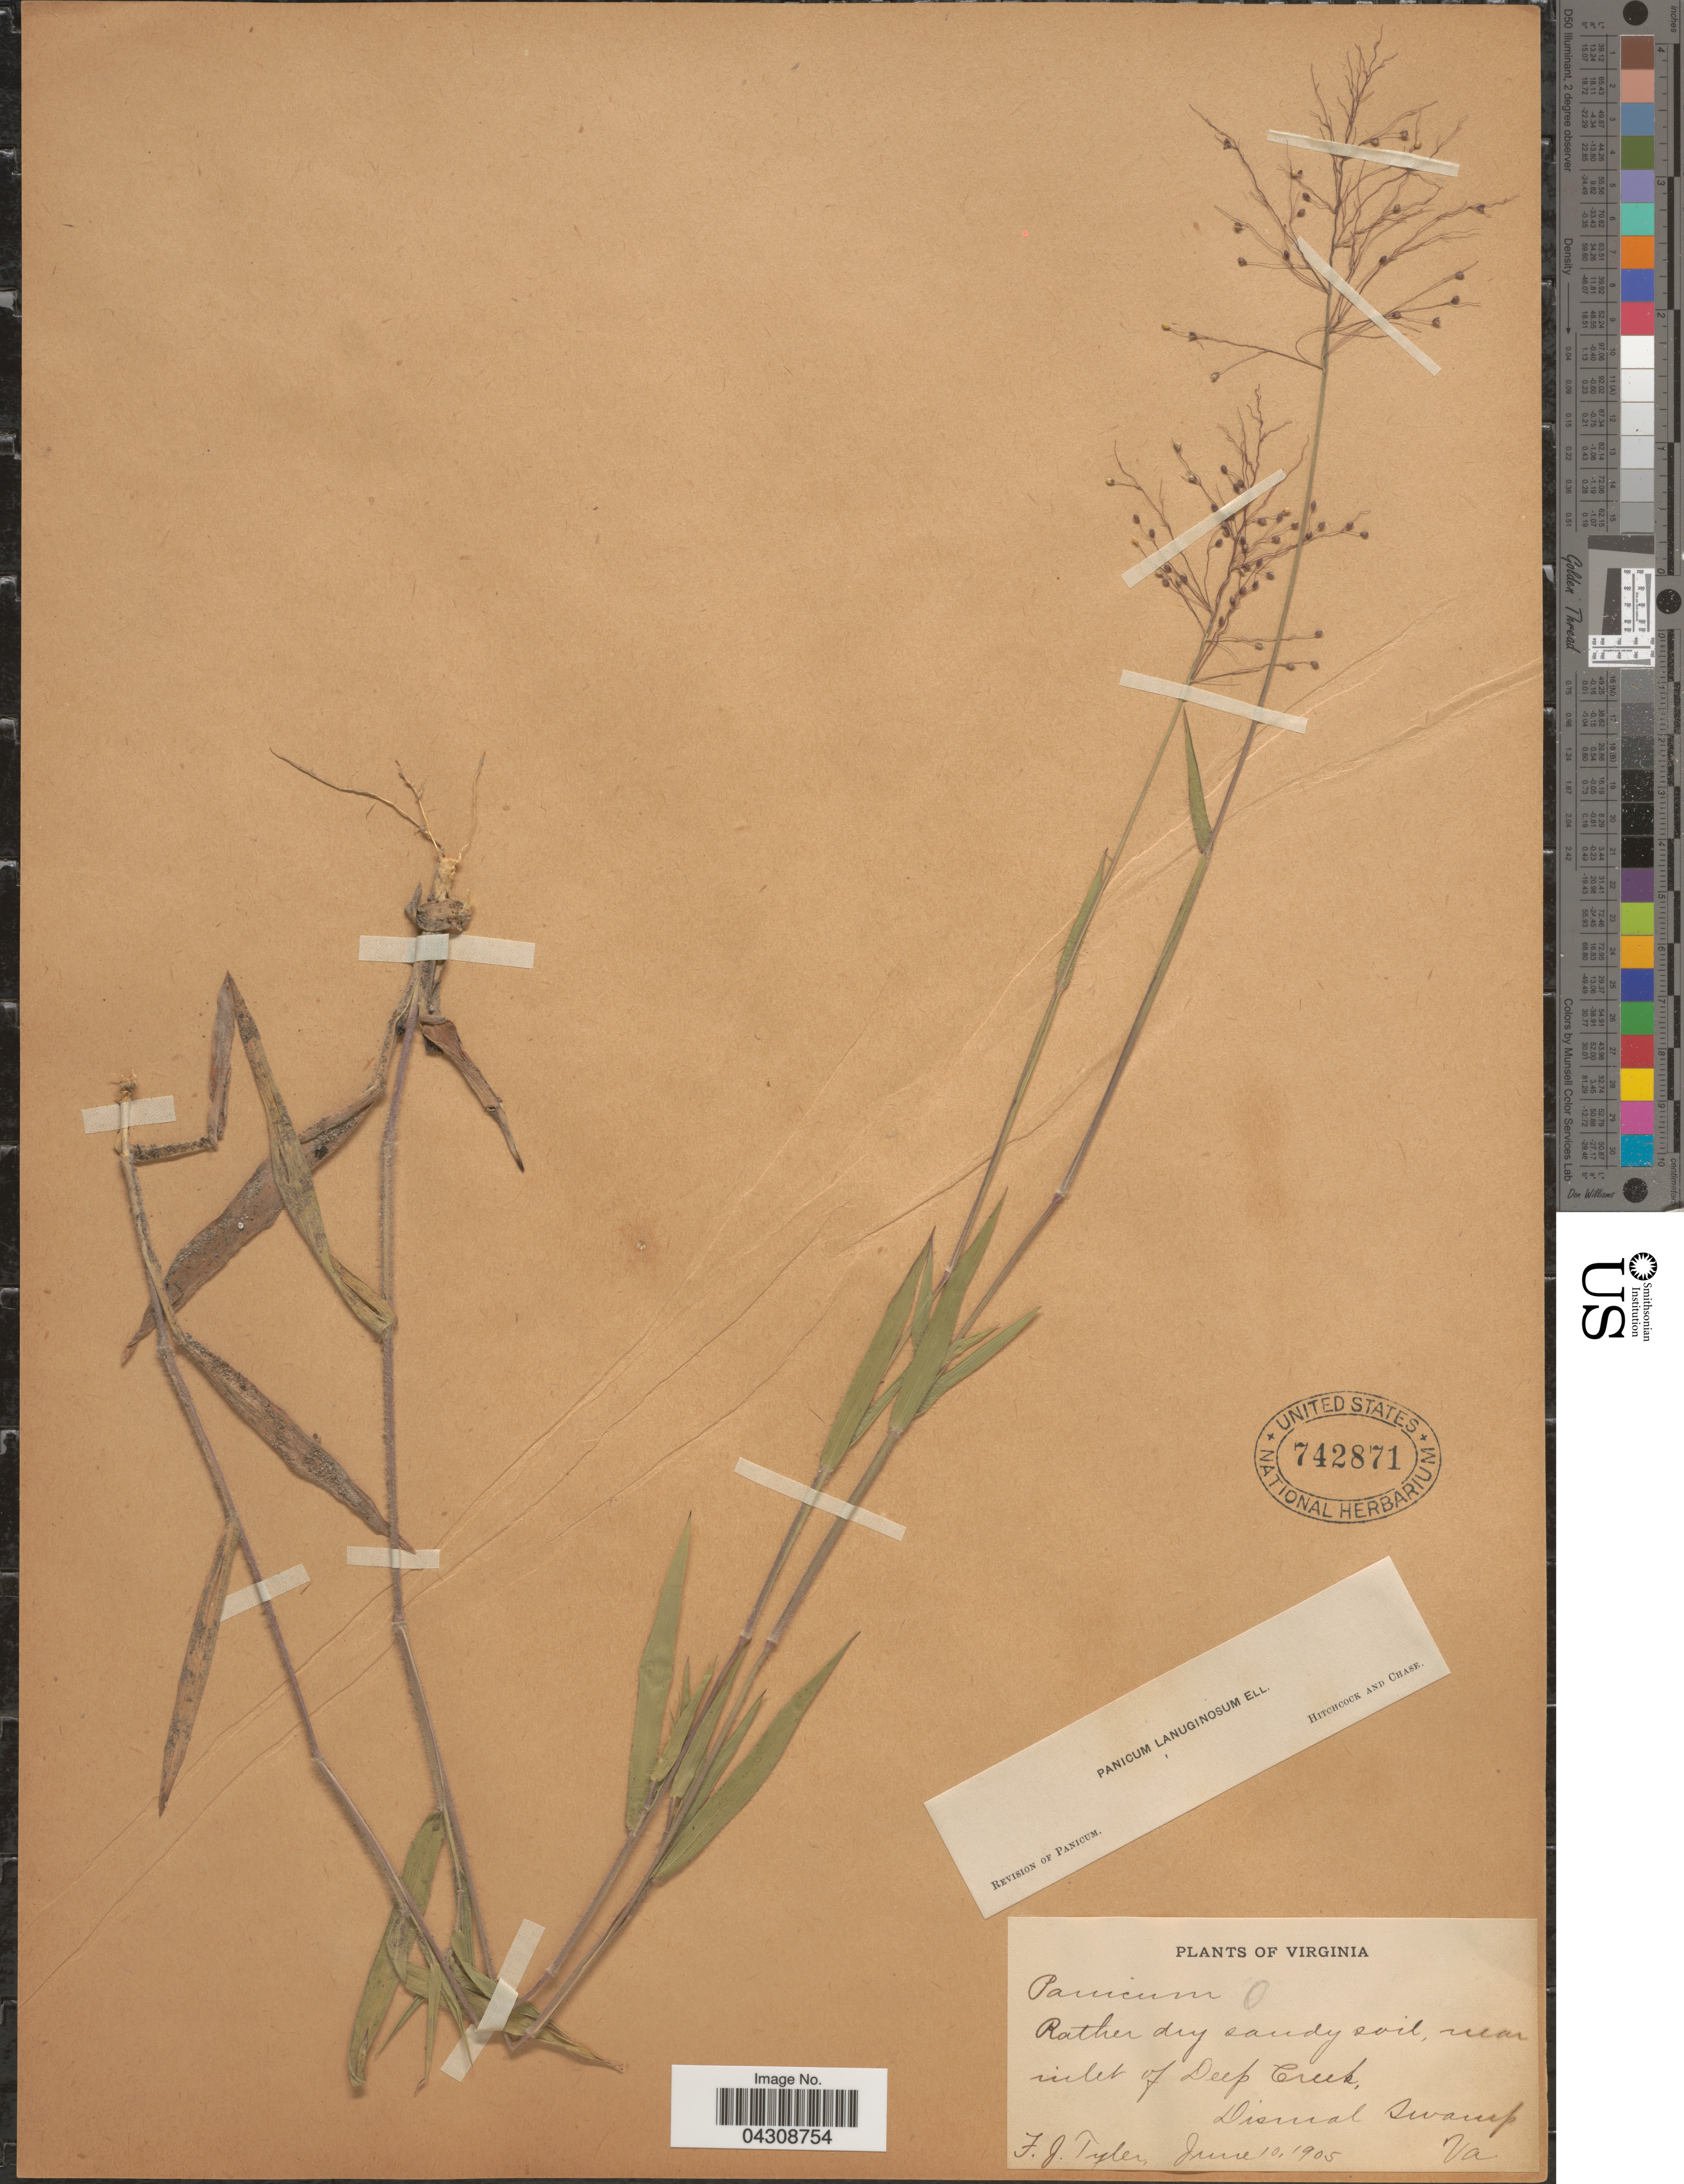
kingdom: Plantae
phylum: Tracheophyta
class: Liliopsida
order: Poales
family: Poaceae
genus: Dichanthelium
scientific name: Dichanthelium acuminatum var. acuminatum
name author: (Sw.) Gould & C.A. Clark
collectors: F. Tyler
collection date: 1905-06-10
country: United States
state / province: Virginia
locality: Near inlet of Deep Creek, Dismal Swamp.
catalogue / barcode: US 742871